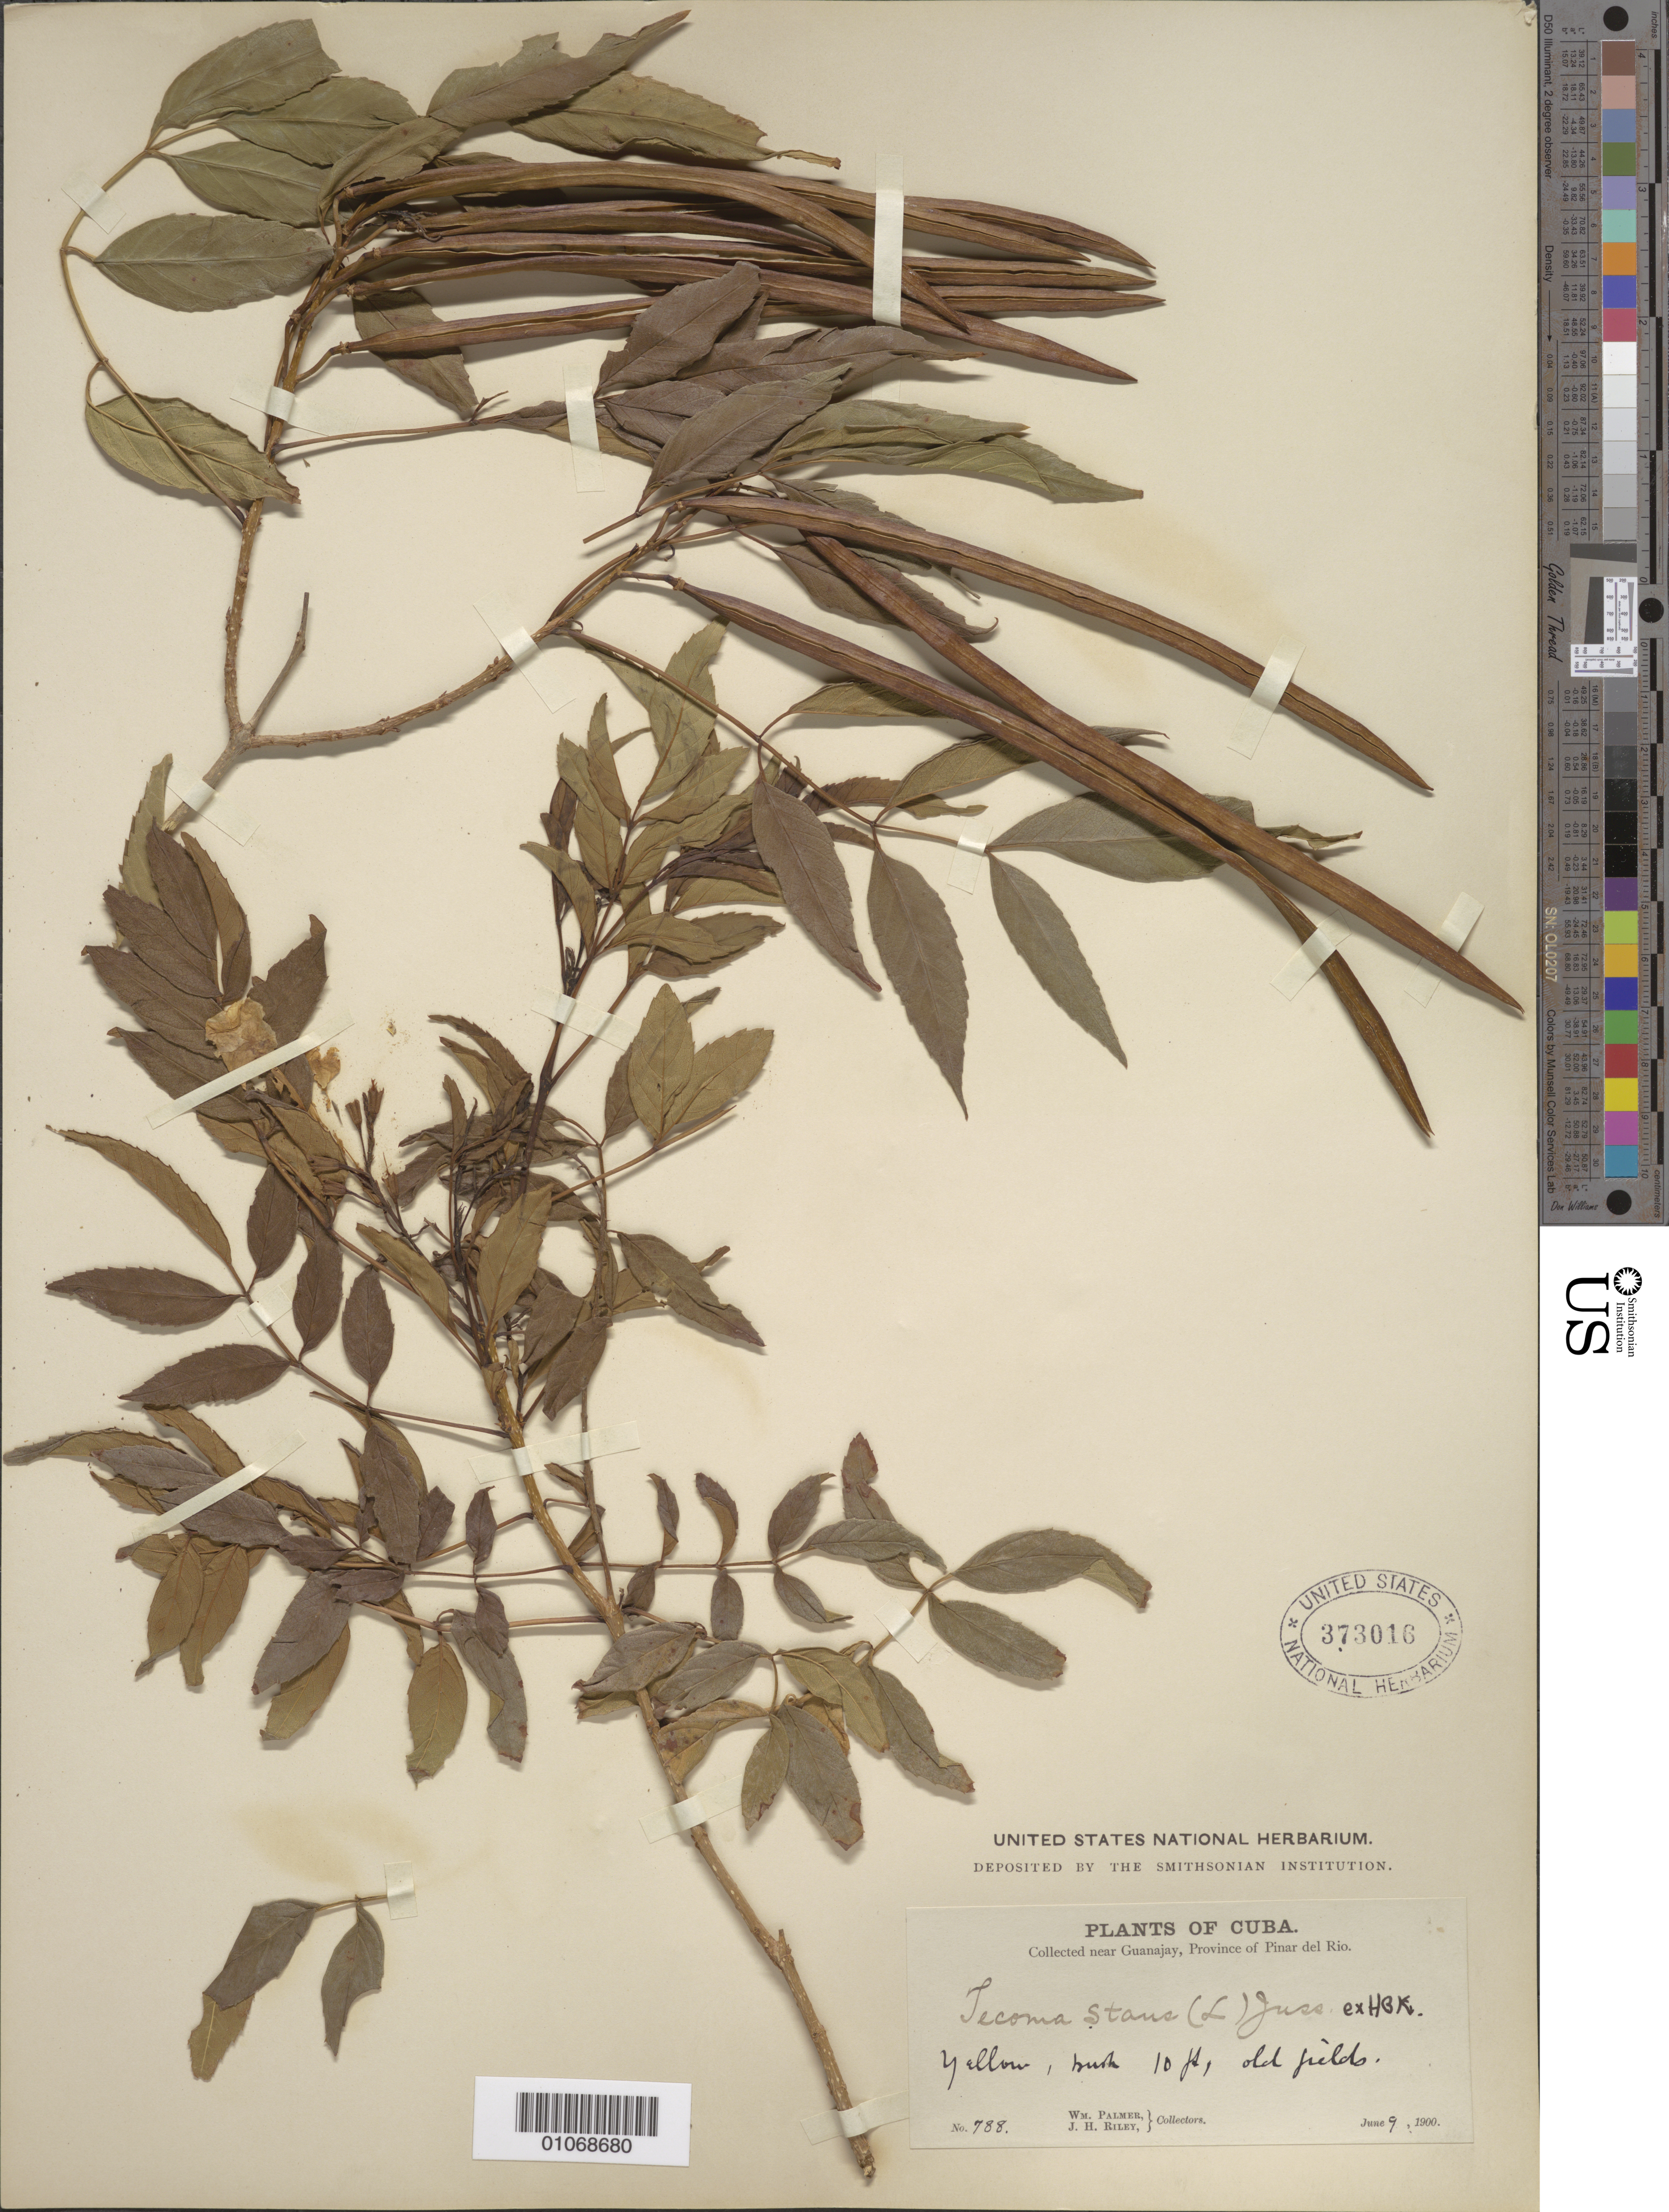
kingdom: Plantae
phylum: Tracheophyta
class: Magnoliopsida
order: Lamiales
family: Bignoniaceae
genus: Tecoma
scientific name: Tecoma stans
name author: (L.) Juss. ex Kunth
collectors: W. Palmer & J. H. Riley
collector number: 788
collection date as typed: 09 Jun 1900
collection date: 1900-06-09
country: Cuba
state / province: Pinar del Rio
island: Cuba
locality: Buanajay, old fields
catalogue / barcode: US 373016